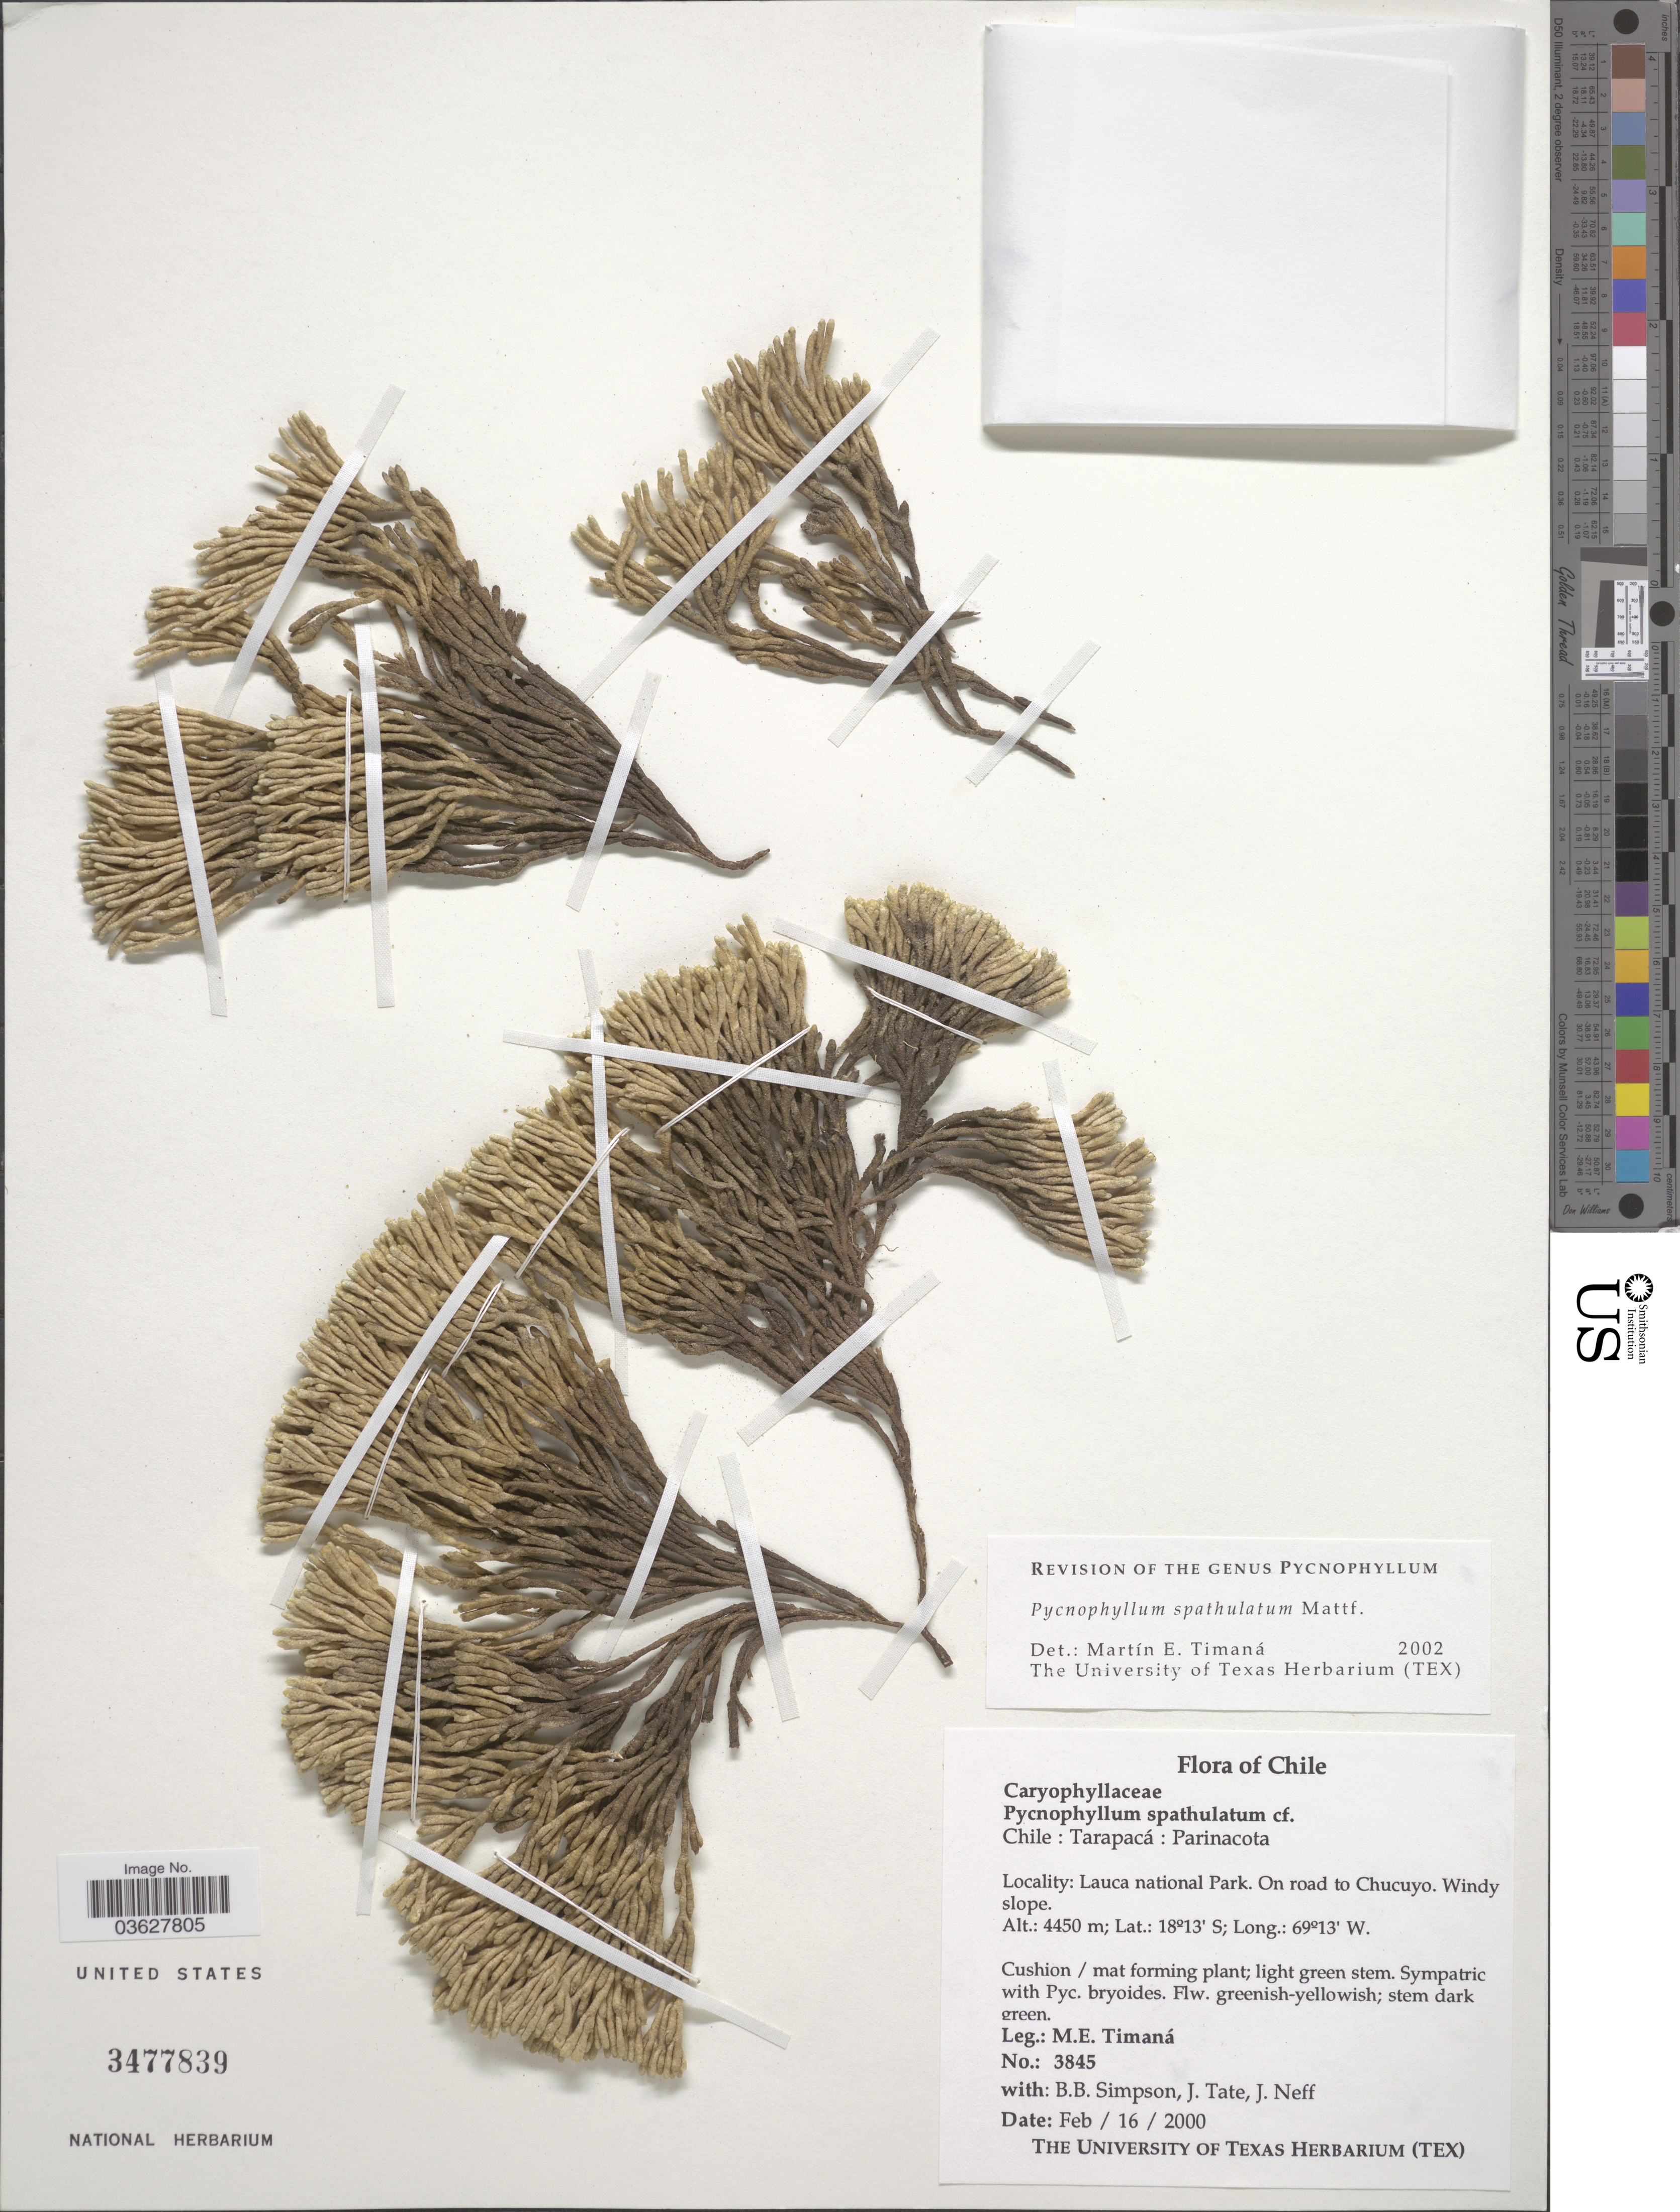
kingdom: Plantae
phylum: Tracheophyta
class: Magnoliopsida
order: Caryophyllales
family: Caryophyllaceae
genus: Pycnophyllum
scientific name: Pycnophyllum spathulatum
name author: Mattf.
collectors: M. E. Timaná, B. Simpson, J. Tate & J. Neff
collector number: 3845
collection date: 2000-02-16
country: Chile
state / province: Tarapacá (I)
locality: Parinacota. Lauca national Park. On road to Chucuyo. Windy slope.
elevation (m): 4450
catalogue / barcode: US 3477839